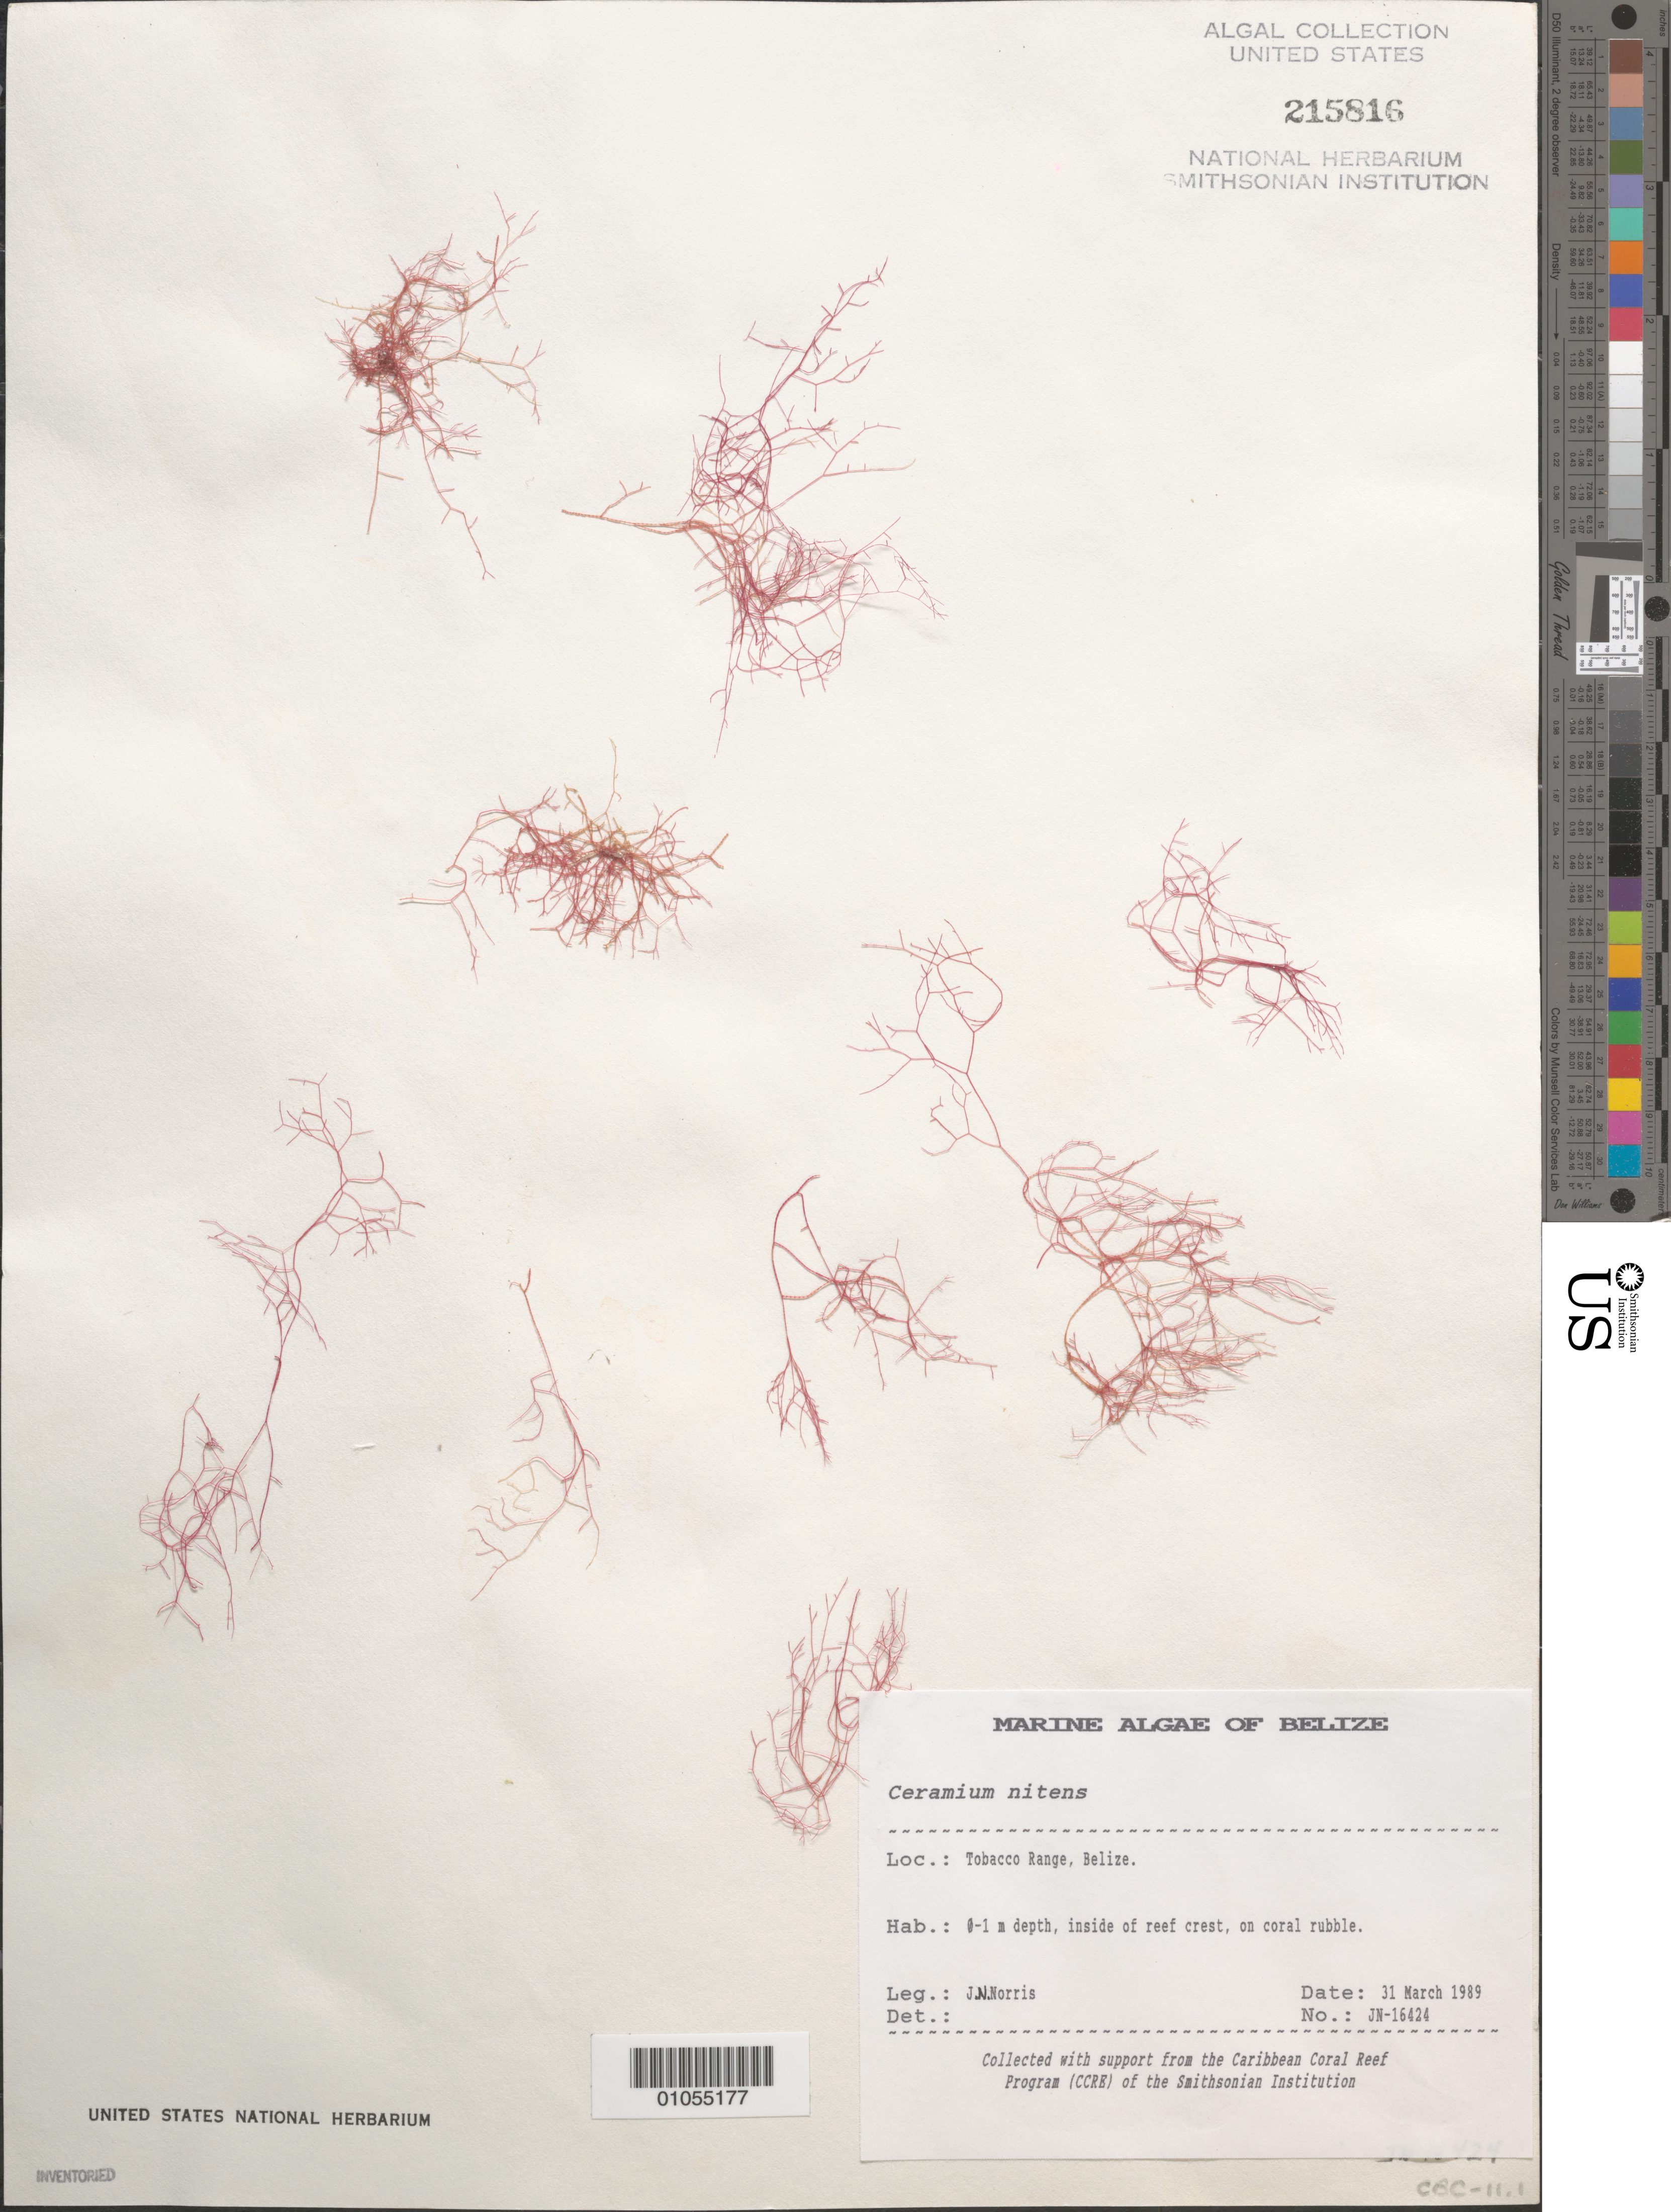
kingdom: Plantae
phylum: Rhodophyta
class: Florideophyceae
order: Ceramiales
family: Ceramiaceae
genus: Ceramium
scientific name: Ceramium nitens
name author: (C. Agardh) J. Agardh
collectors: J. N. Norris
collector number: JN-16424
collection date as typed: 31 Mar 1989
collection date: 1989-03-31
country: Belize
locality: Tobacco Range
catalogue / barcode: US 215816